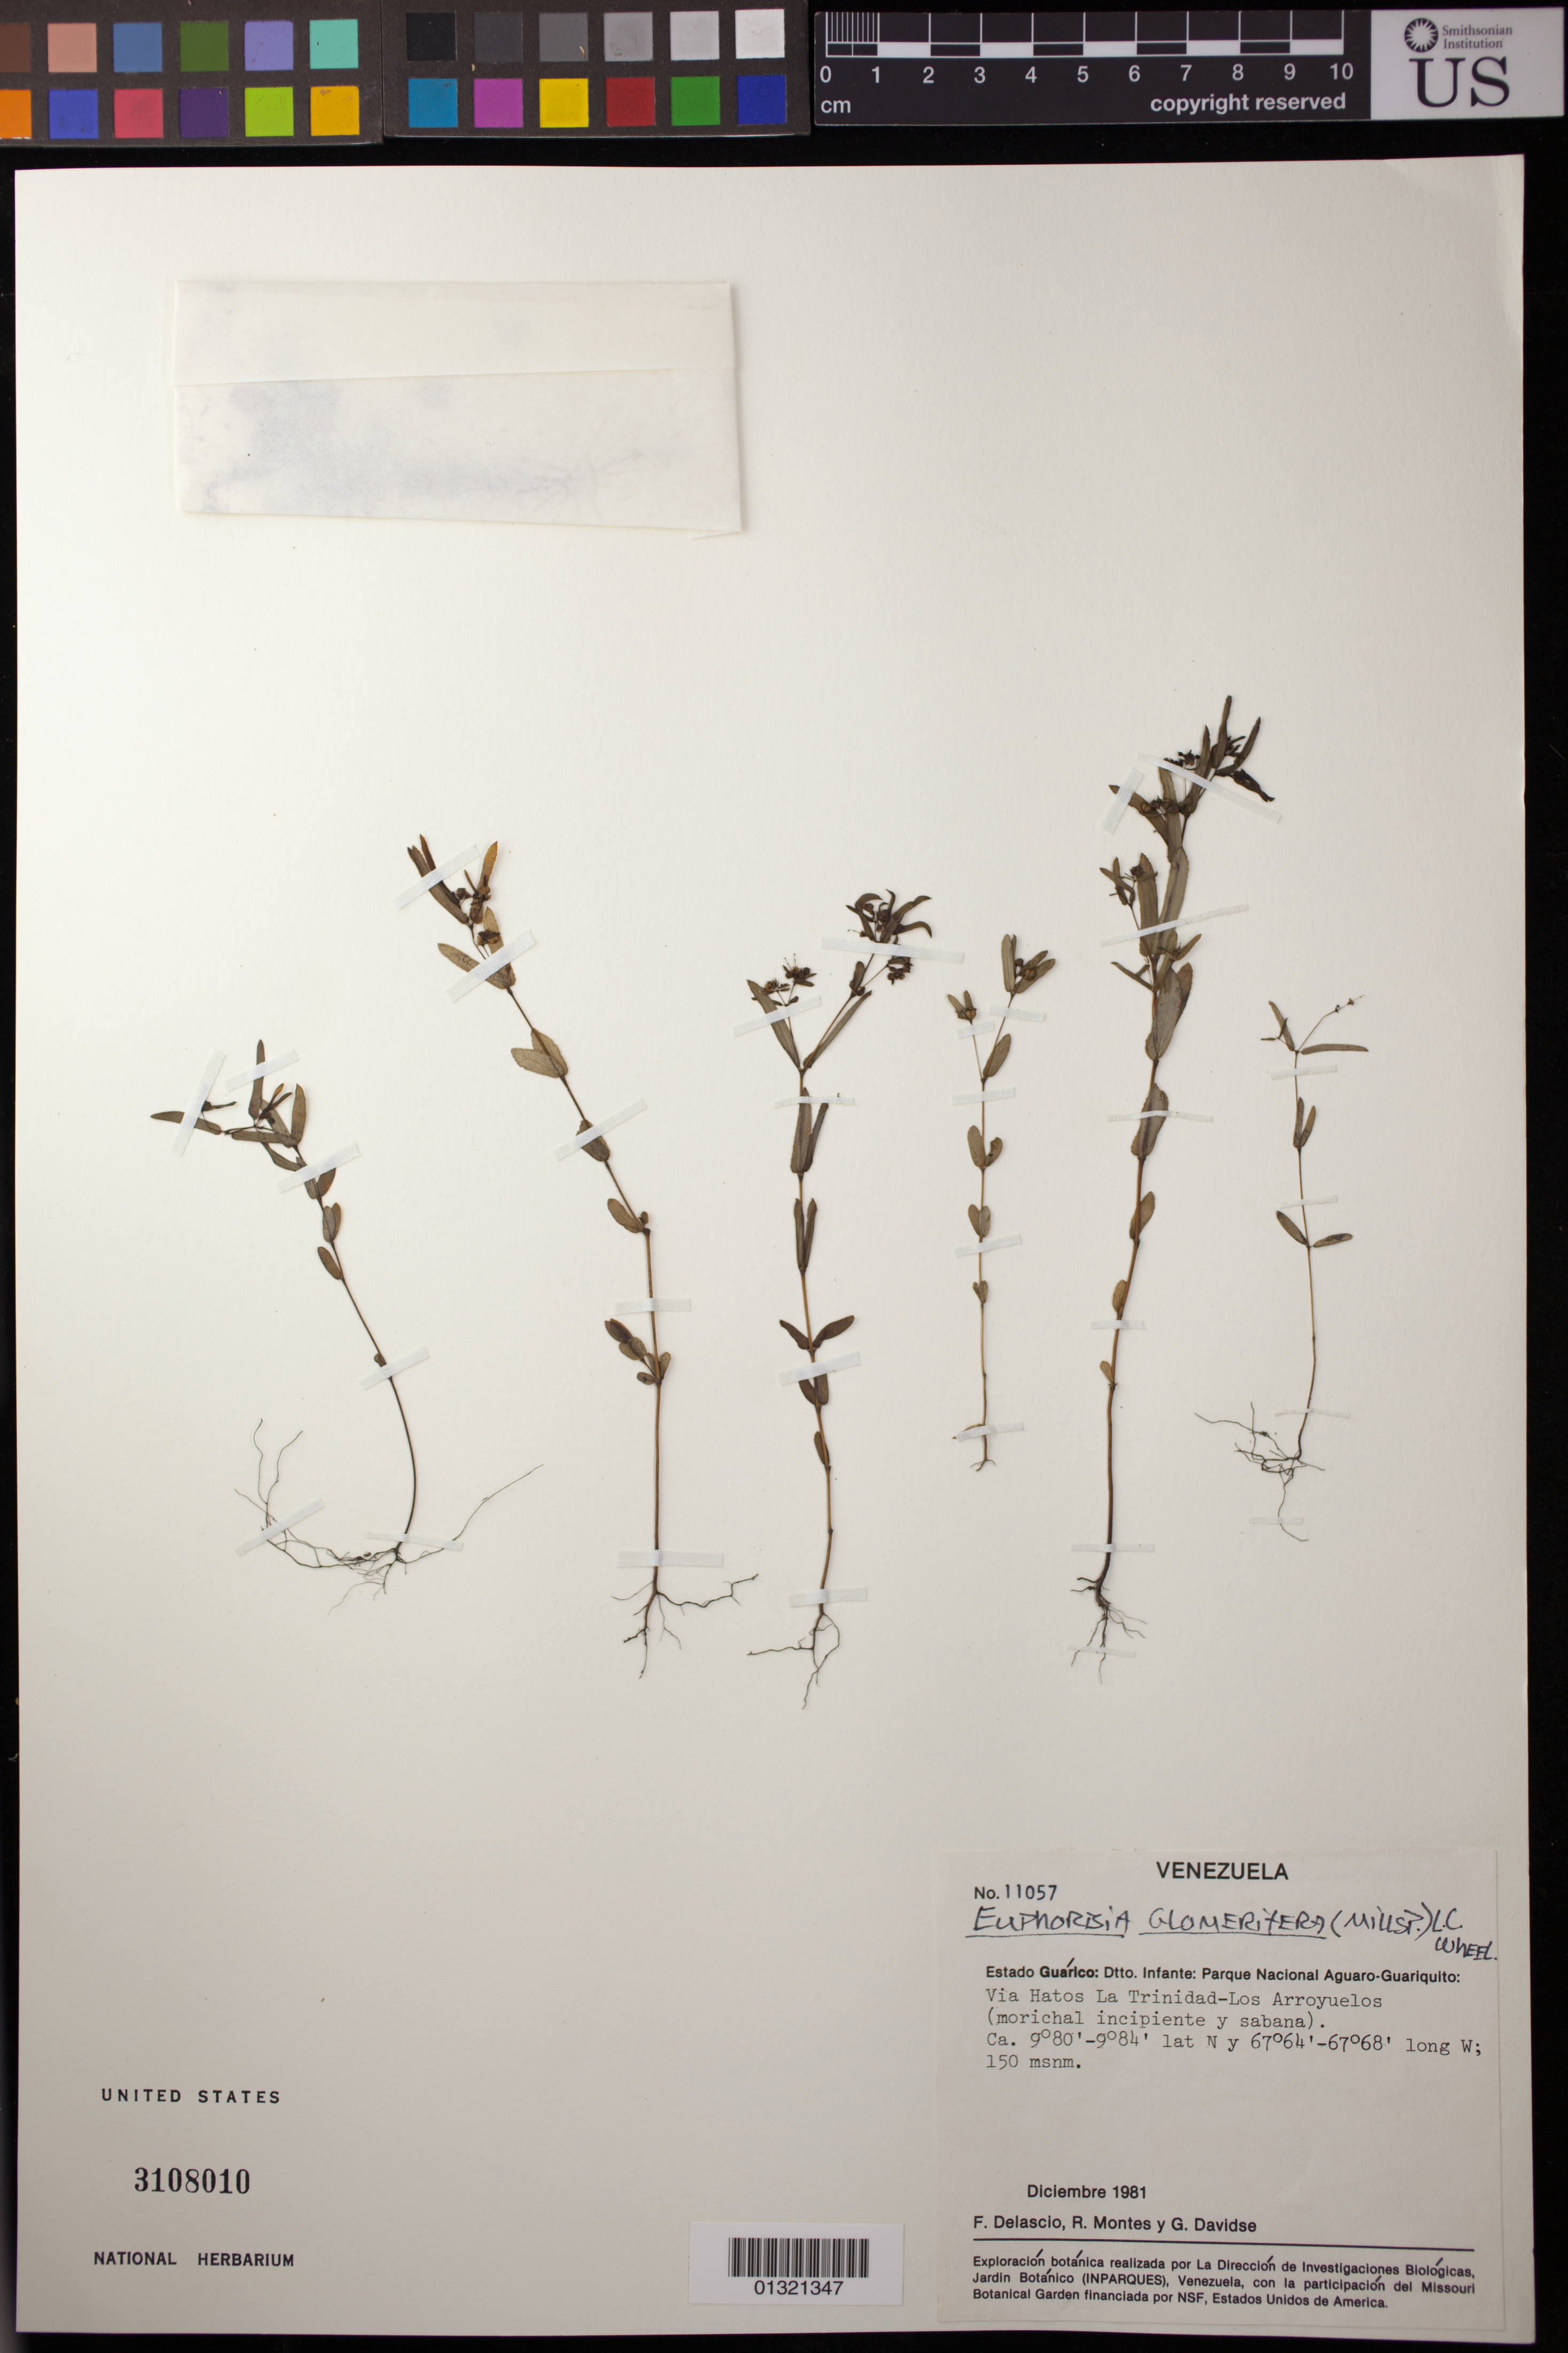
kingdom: Plantae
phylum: Tracheophyta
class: Magnoliopsida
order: Malpighiales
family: Euphorbiaceae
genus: Euphorbia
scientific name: Euphorbia hypericifolia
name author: L.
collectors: F. Delascio C., R. Montes & G. Davidse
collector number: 11057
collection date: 1981-12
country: Venezuela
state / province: Guarico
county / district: Leonardo Infante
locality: Dtto. Infante: Parque Nacional Aguaro-Guariquito: ; Via Hatos La Trinidad-Los Arroyuelos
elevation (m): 150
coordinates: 9 80 N, 67 64 W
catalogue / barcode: US 3108010